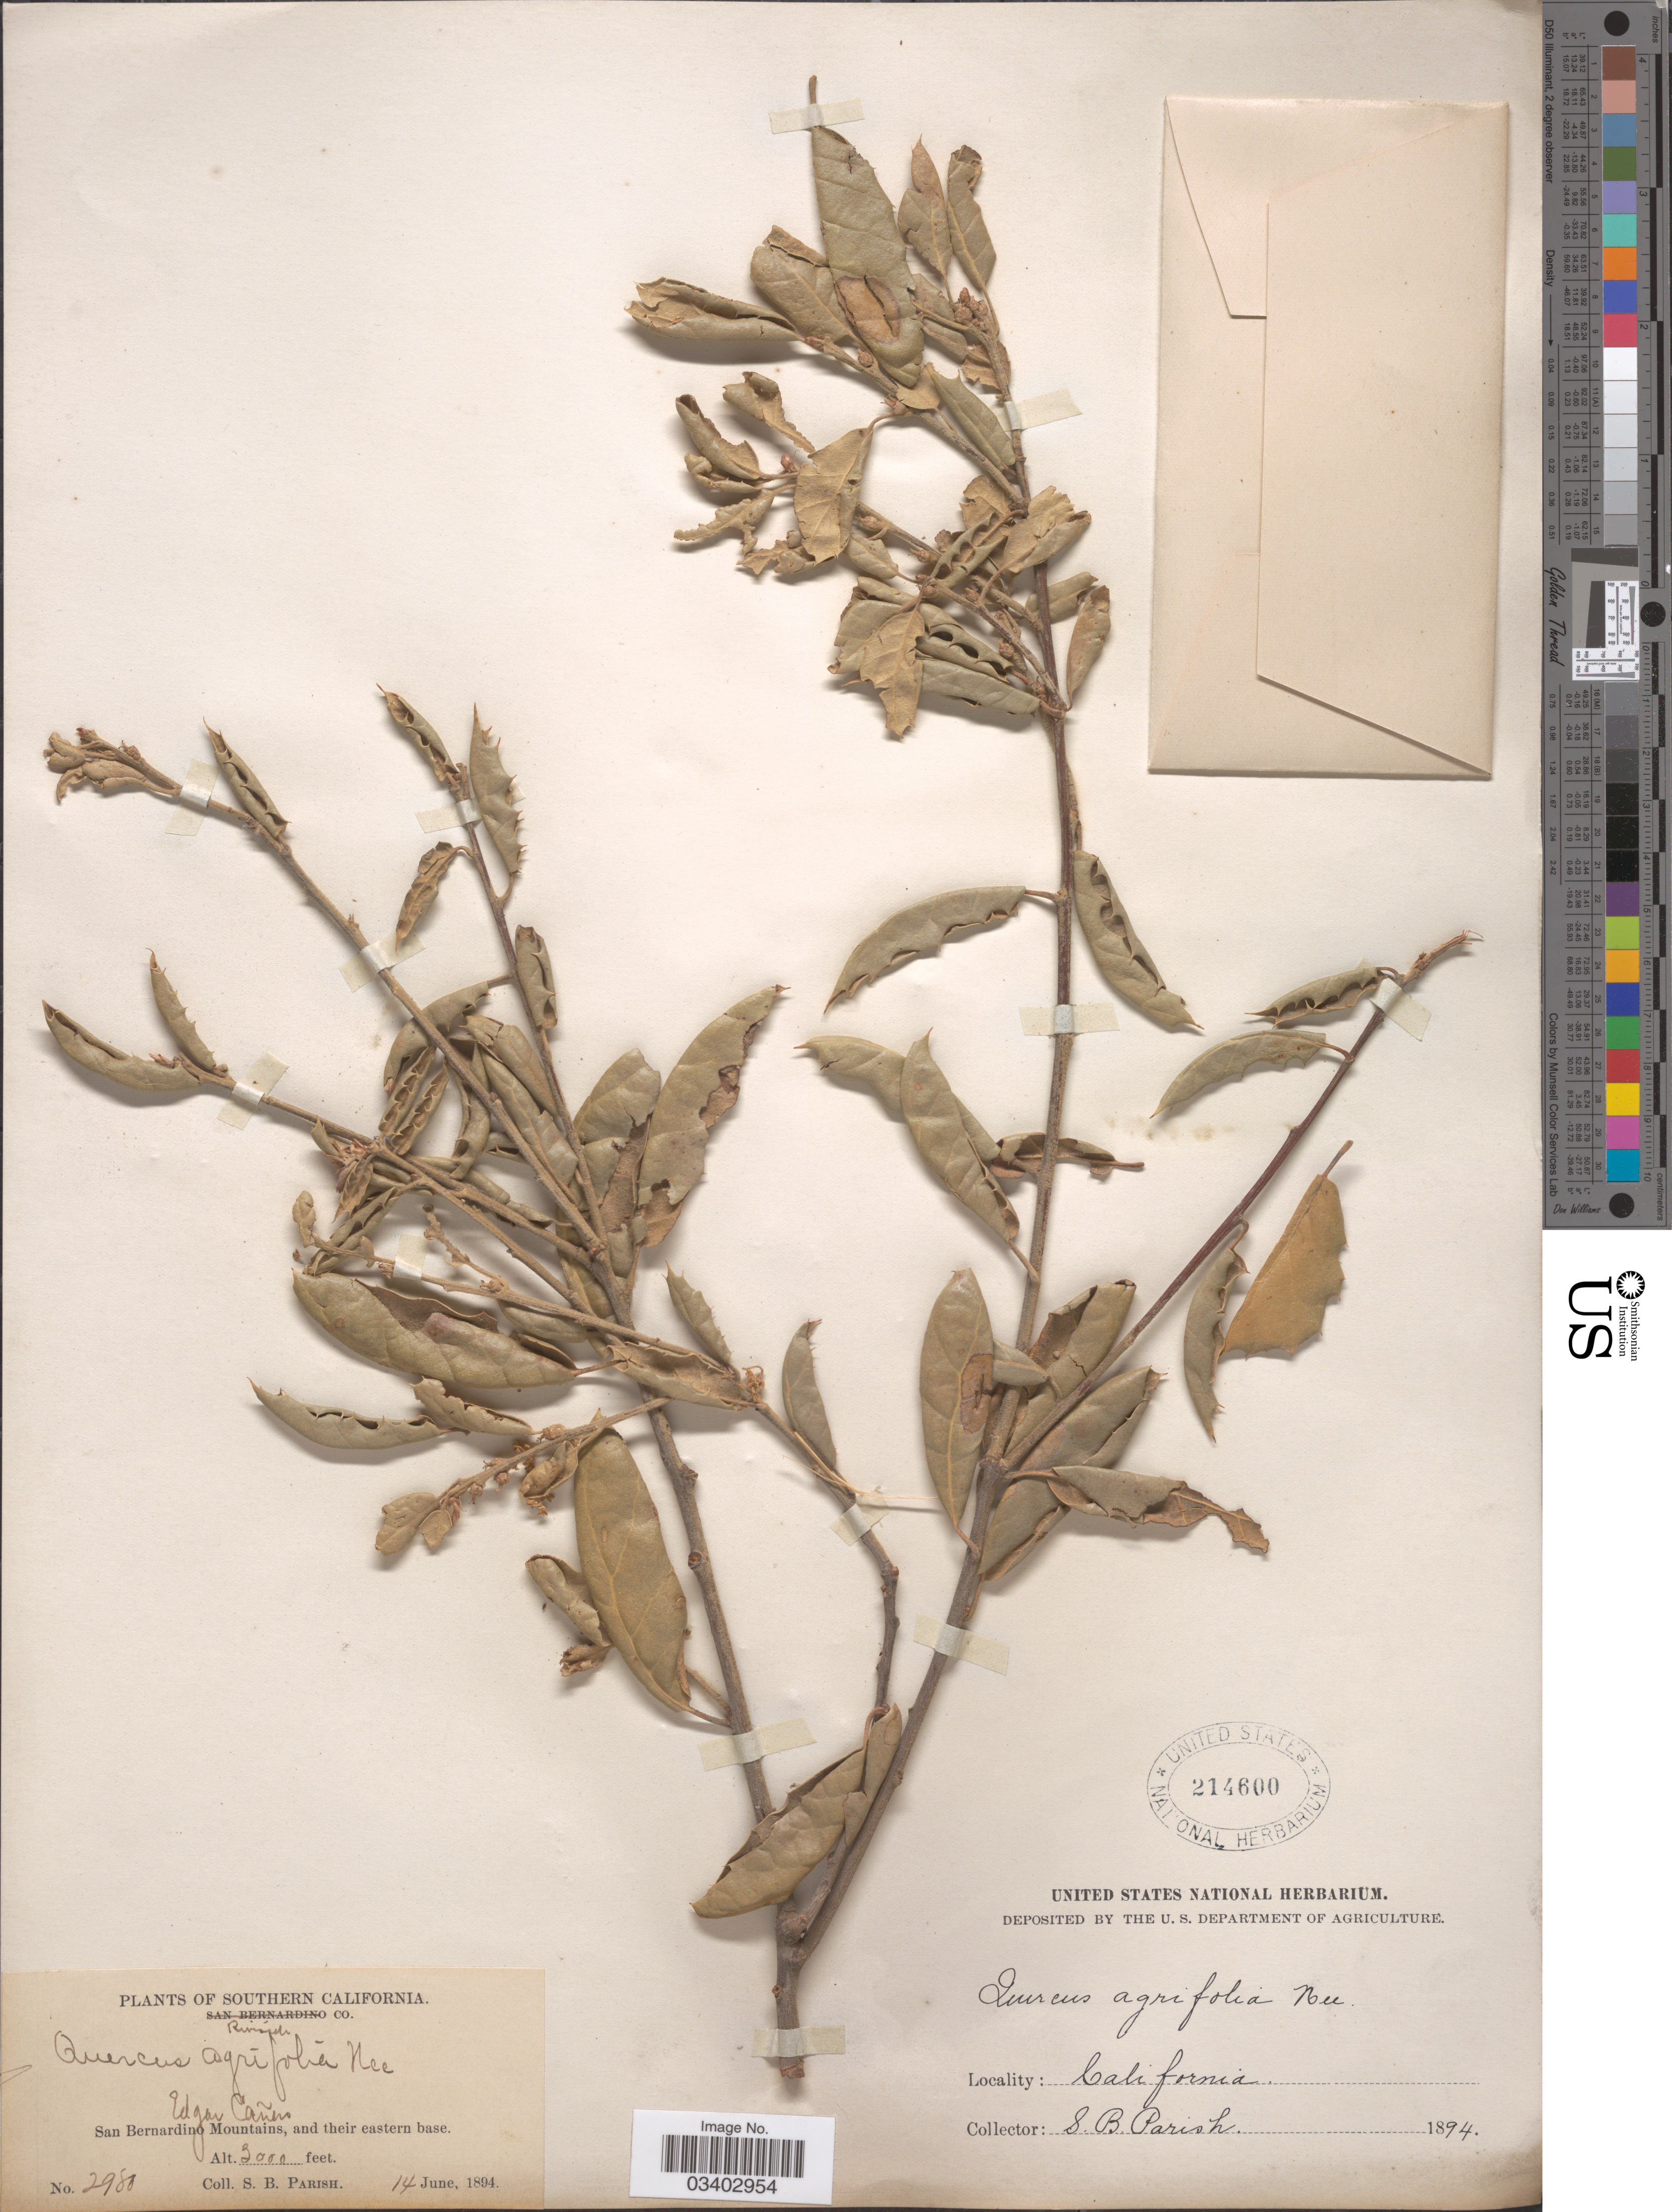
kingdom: Plantae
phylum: Tracheophyta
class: Magnoliopsida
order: Fagales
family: Fagaceae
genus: Quercus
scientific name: Quercus agrifolia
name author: Née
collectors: S. B. Parish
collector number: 2980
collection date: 1894-06-14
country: United States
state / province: California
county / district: San Bernardino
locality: Southern California. Riverside Co. Edgar Cañons, San Bernardino Mountains, and their eastern base.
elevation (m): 914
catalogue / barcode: US 214600